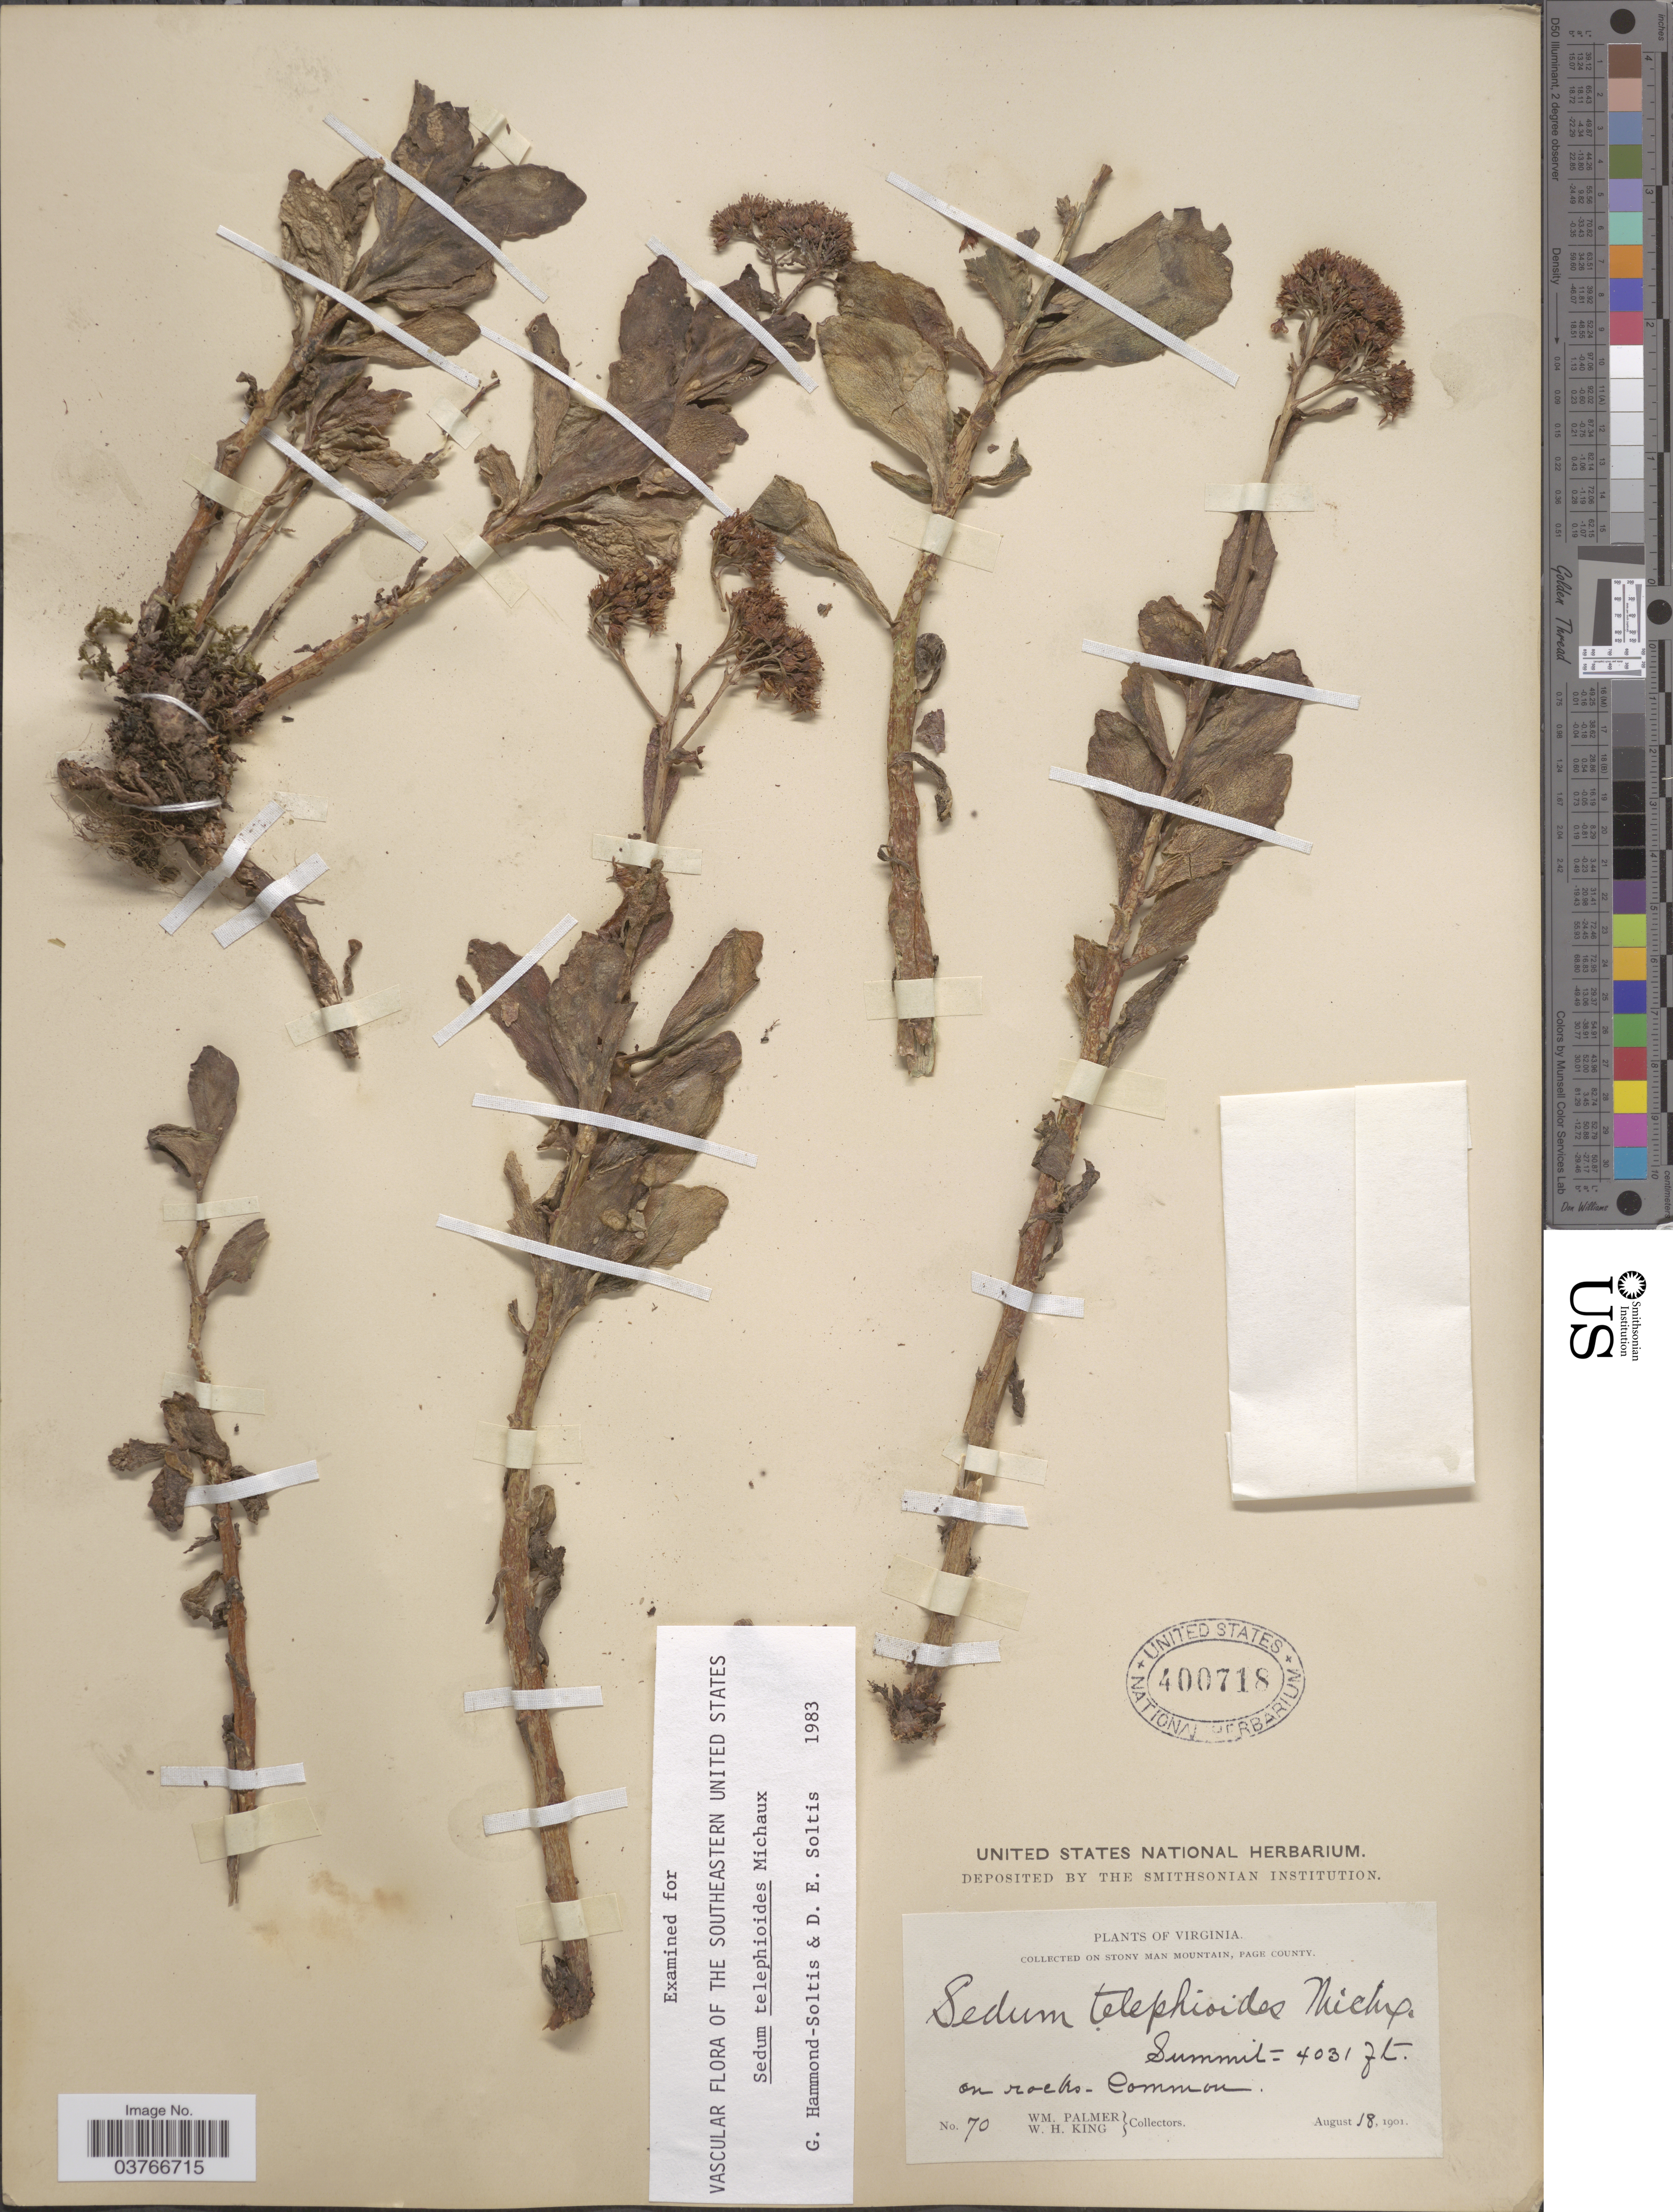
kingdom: Plantae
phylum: Tracheophyta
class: Magnoliopsida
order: Saxifragales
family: Crassulaceae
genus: Hylotelephium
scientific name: Hylotelephium telephioides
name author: (Michx.) H. Ohba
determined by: Strong, Mark T., (BOT), Smithsonian Institution - National Museum of Natural History (UNITED STATES)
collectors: W. Palmer & W. H. King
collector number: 70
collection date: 1901-08-18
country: United States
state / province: Virginia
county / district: Page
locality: Stony Man Mountain, Page County. Summit.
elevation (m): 1229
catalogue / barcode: US 400718